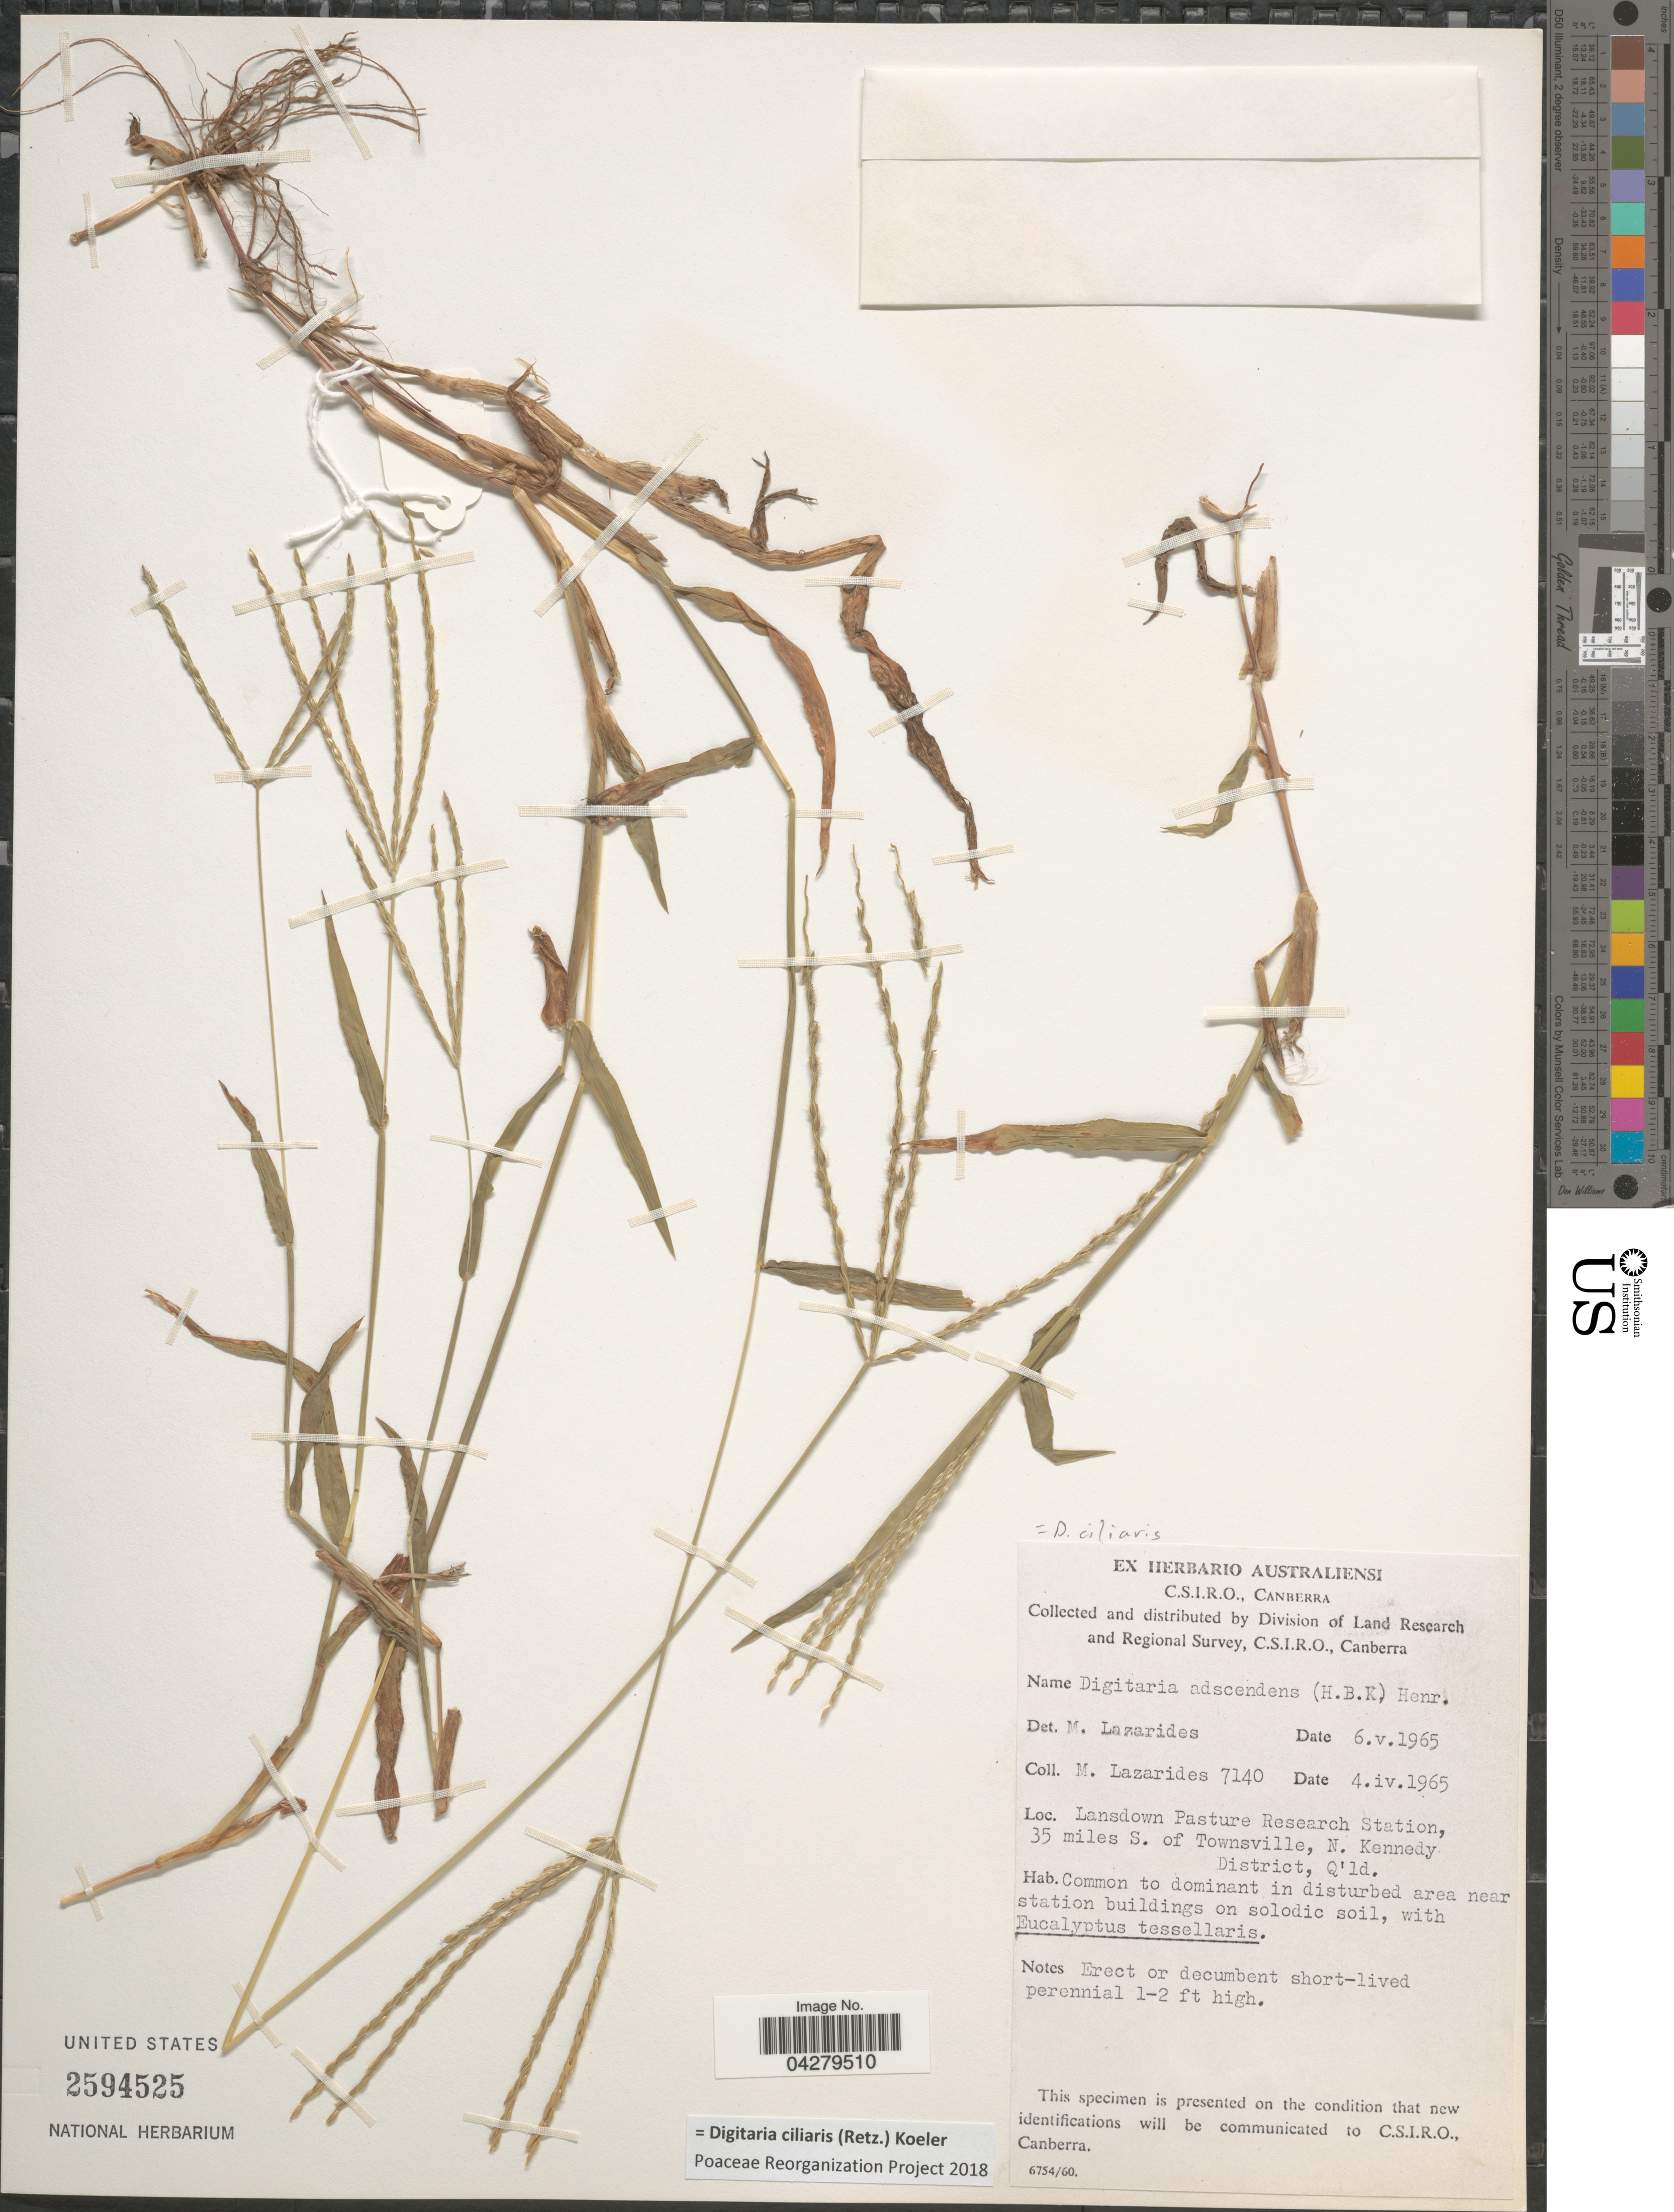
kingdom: Plantae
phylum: Tracheophyta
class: Liliopsida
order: Poales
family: Poaceae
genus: Digitaria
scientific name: Digitaria ciliaris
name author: (Retz.) Koeler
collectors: M. Lazarides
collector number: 7140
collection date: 1965-04-04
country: Australia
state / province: Queensland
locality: Division of Land Research and Regional Survey Section, C.S.I.R.O. Lansdown Pasture Research Station, 35 miles S. of Townsville, N. Kennedy District.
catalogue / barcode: US 2594525